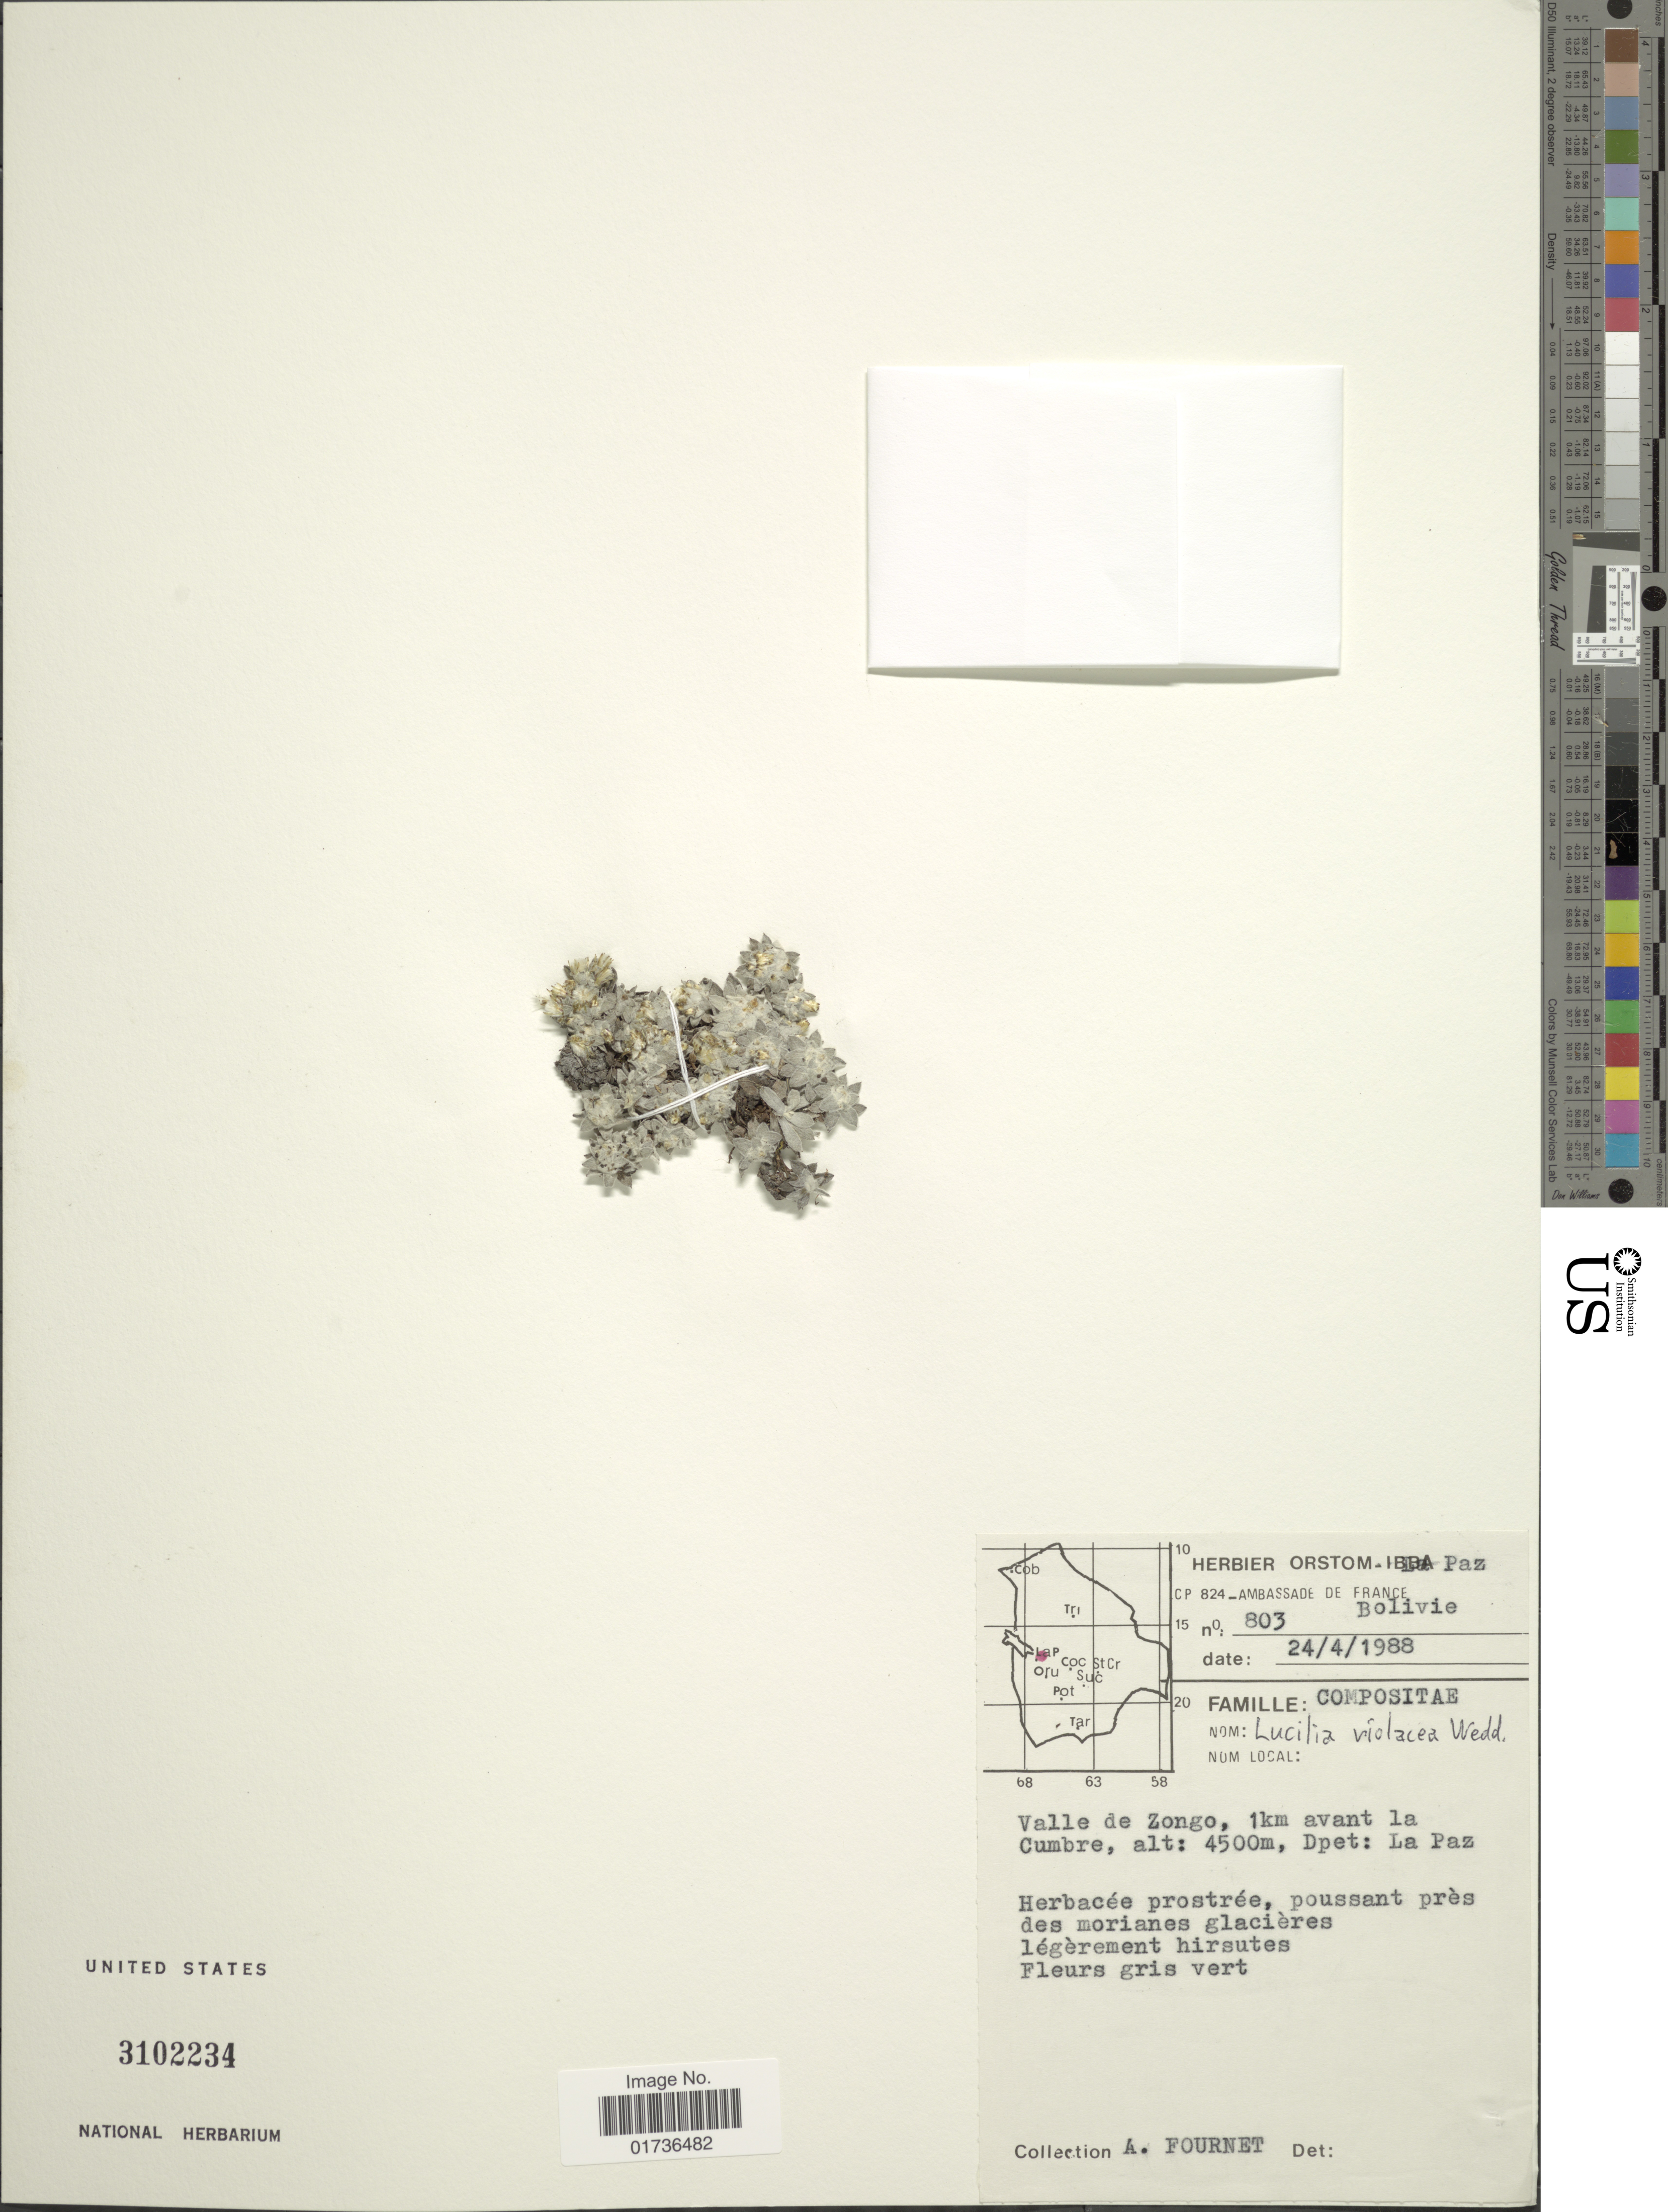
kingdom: Plantae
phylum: Tracheophyta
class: Magnoliopsida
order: Asterales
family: Asteraceae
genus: Mniodes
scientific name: Mniodes piptolepis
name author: (Wedd.) S.E. Freire et al.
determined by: Dillon, M. O.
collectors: A. Fournet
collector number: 803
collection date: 1988-04-24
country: Bolivia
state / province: La Paz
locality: Valle de Zongo, 1 km avant la Cumbre, Dpte: La Paz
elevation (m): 4500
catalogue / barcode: US 3102234